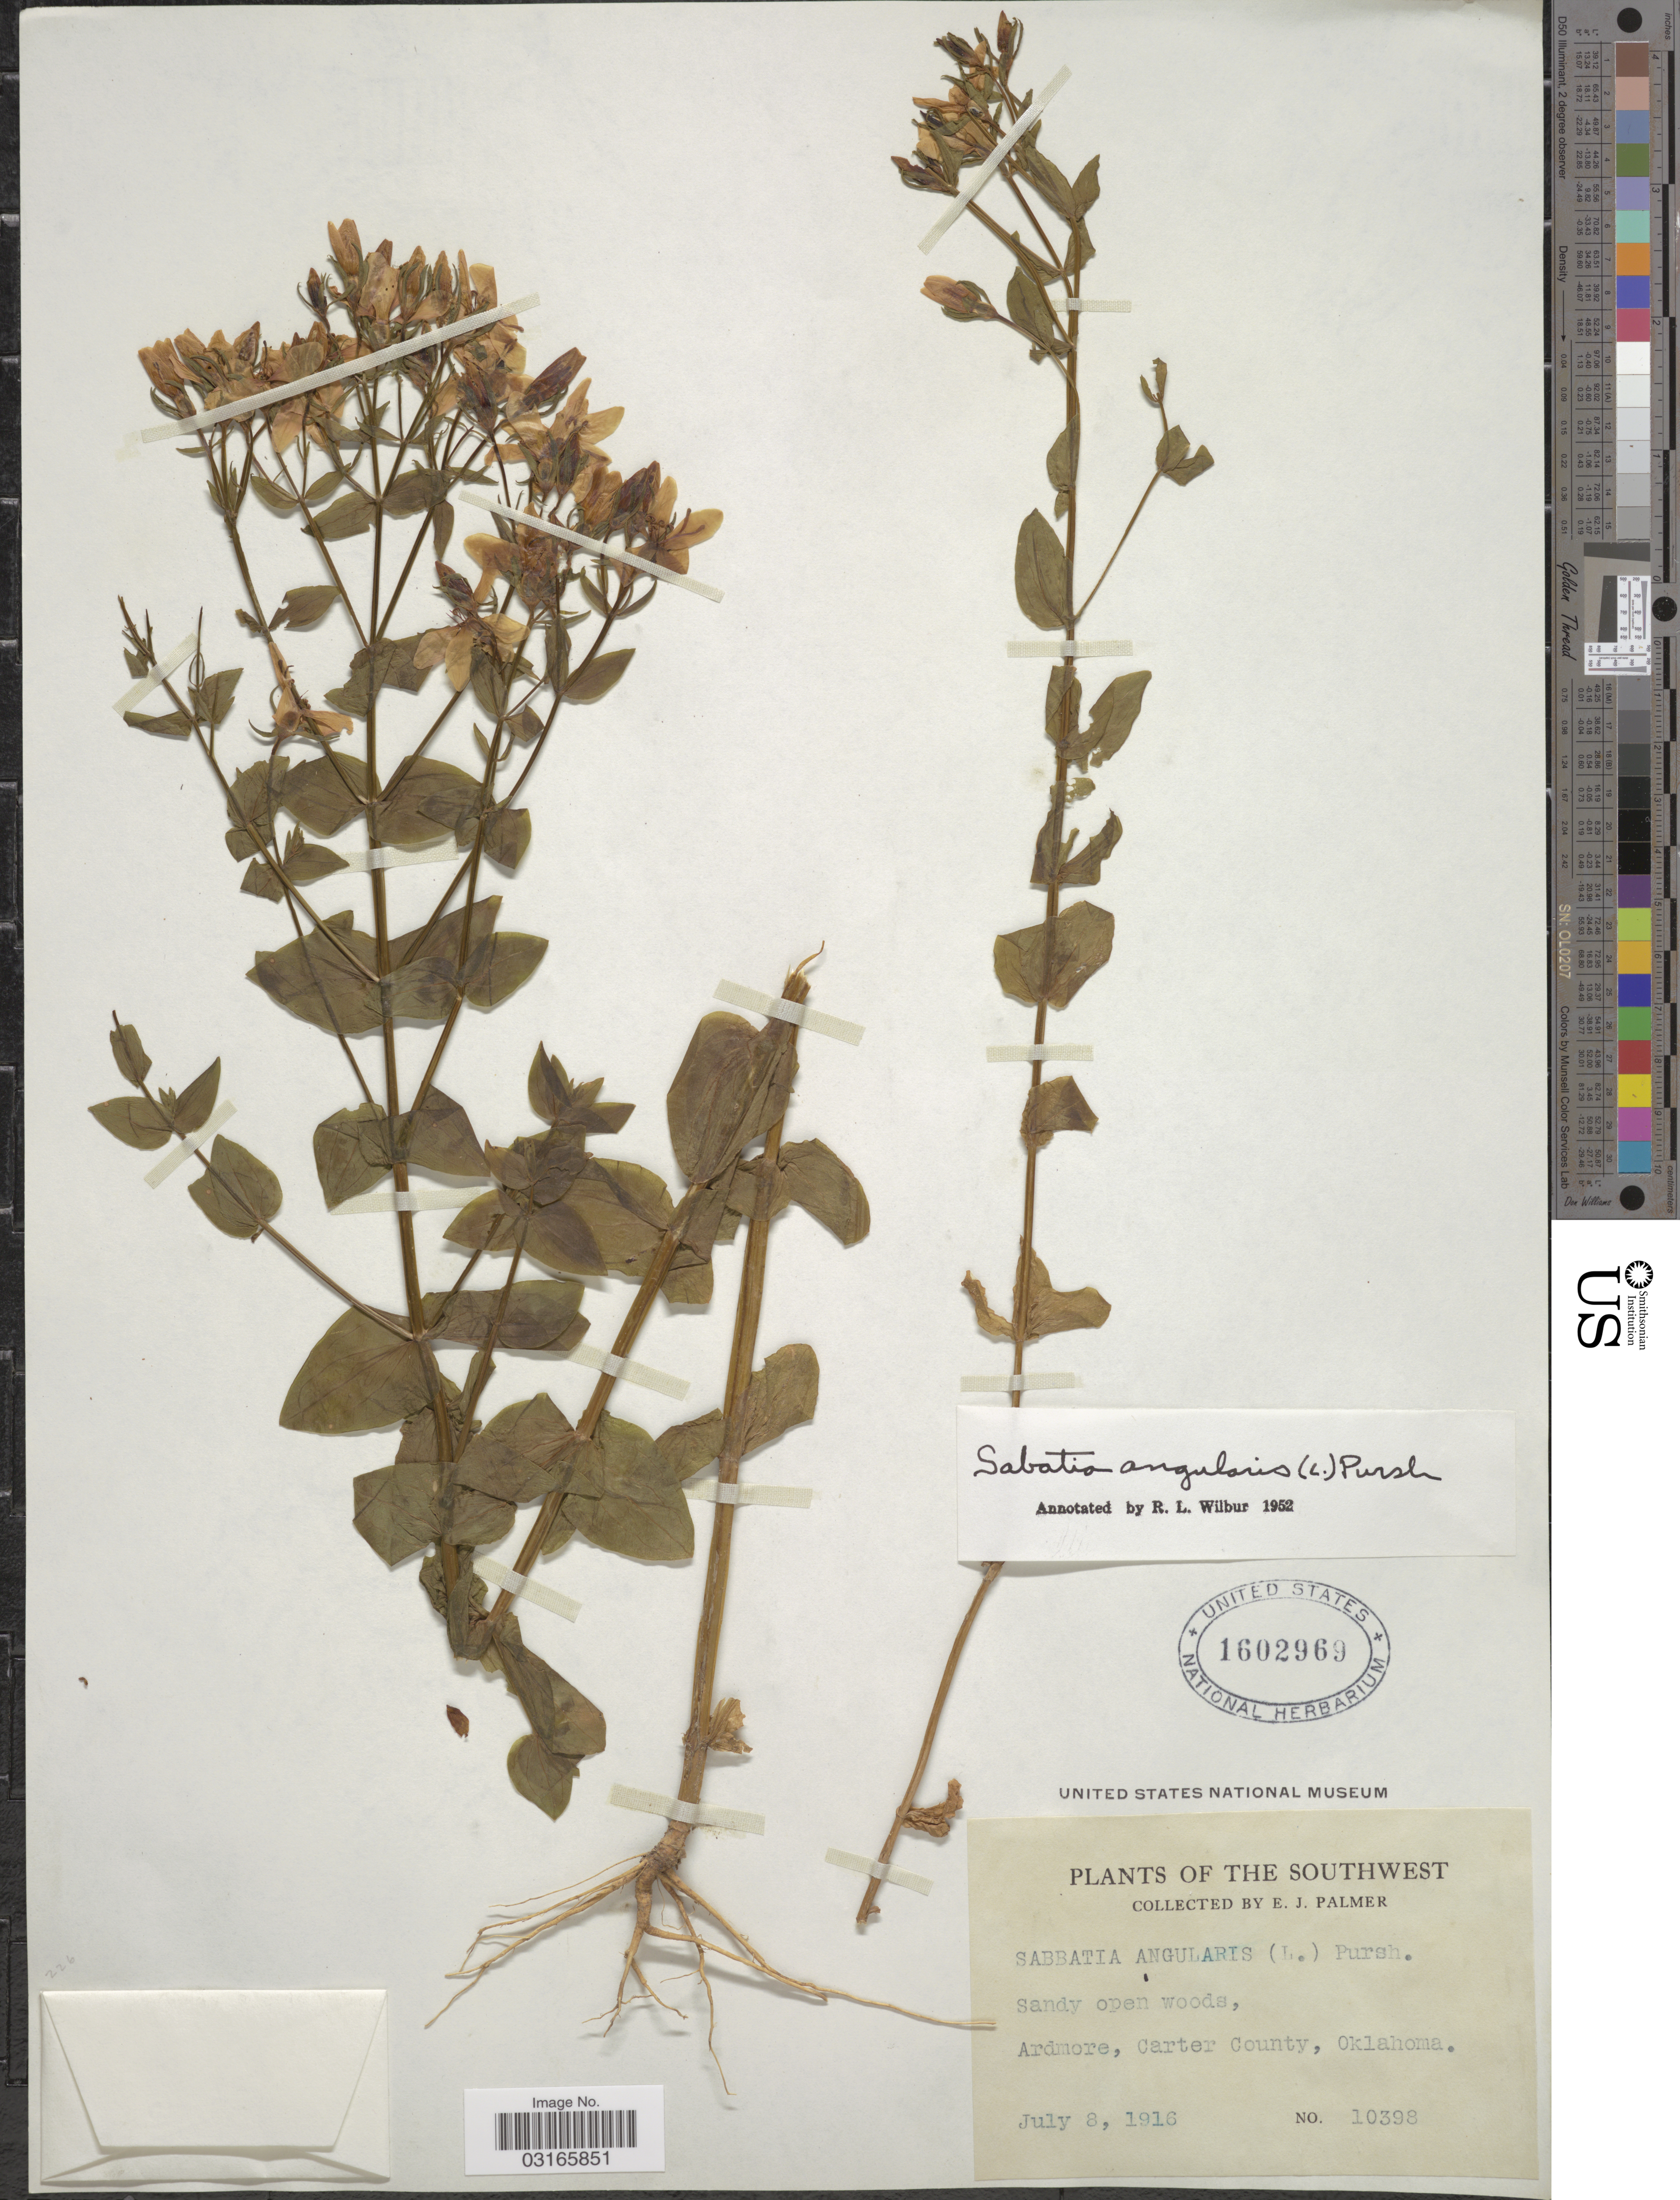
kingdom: Plantae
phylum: Tracheophyta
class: Magnoliopsida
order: Gentianales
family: Gentianaceae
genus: Sabatia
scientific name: Sabatia angularis (L.) Pursh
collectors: E. J. Palmer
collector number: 10398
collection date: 1916-07-08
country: United States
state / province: Oklahoma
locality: Southwest. Ardmore, Carter County.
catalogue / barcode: US 1602969